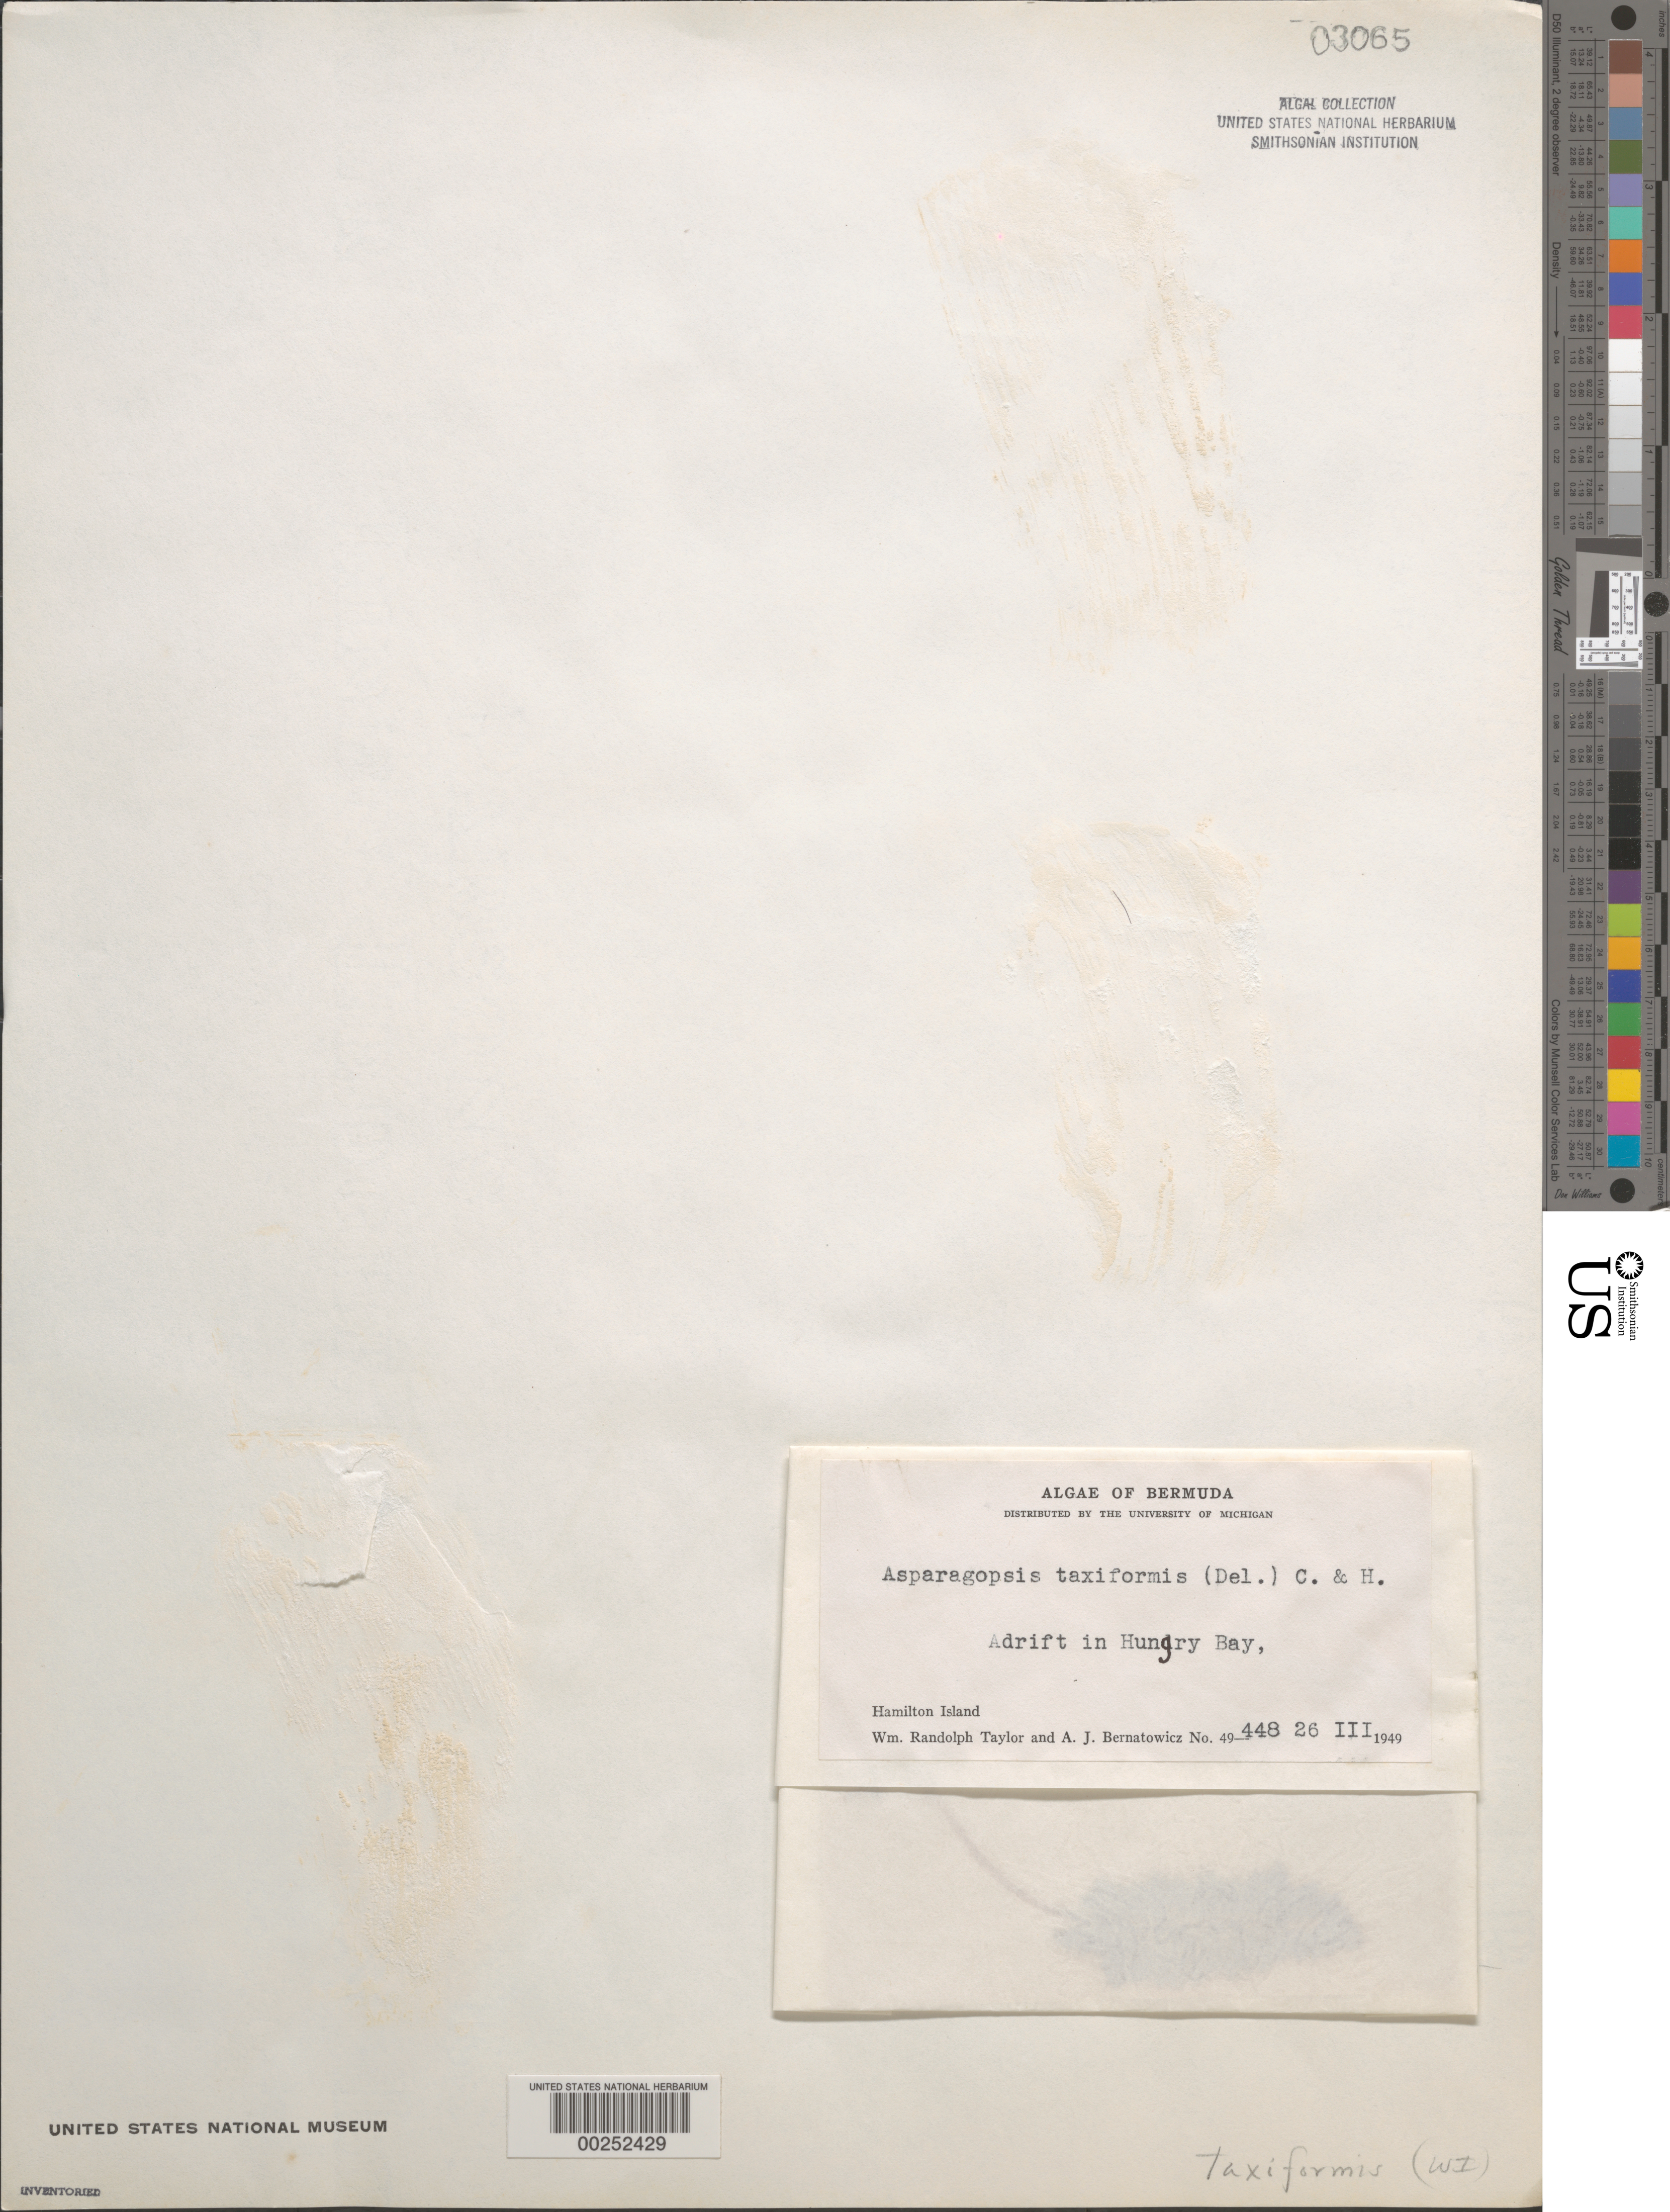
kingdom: Plantae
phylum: Rhodophyta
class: Florideophyceae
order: Bonnemaisoniales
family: Bonnemaisoniaceae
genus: Asparagopsis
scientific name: Asparagopsis taxiformis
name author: (Delile) Trevis.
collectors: W. R. Taylor & A. Bernatowicz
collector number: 49-448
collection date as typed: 26 Mar 1949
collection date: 1949-03-26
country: Bermuda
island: Bermuda Island (Hamilton Island)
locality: Hungry Bay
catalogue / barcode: US 3065